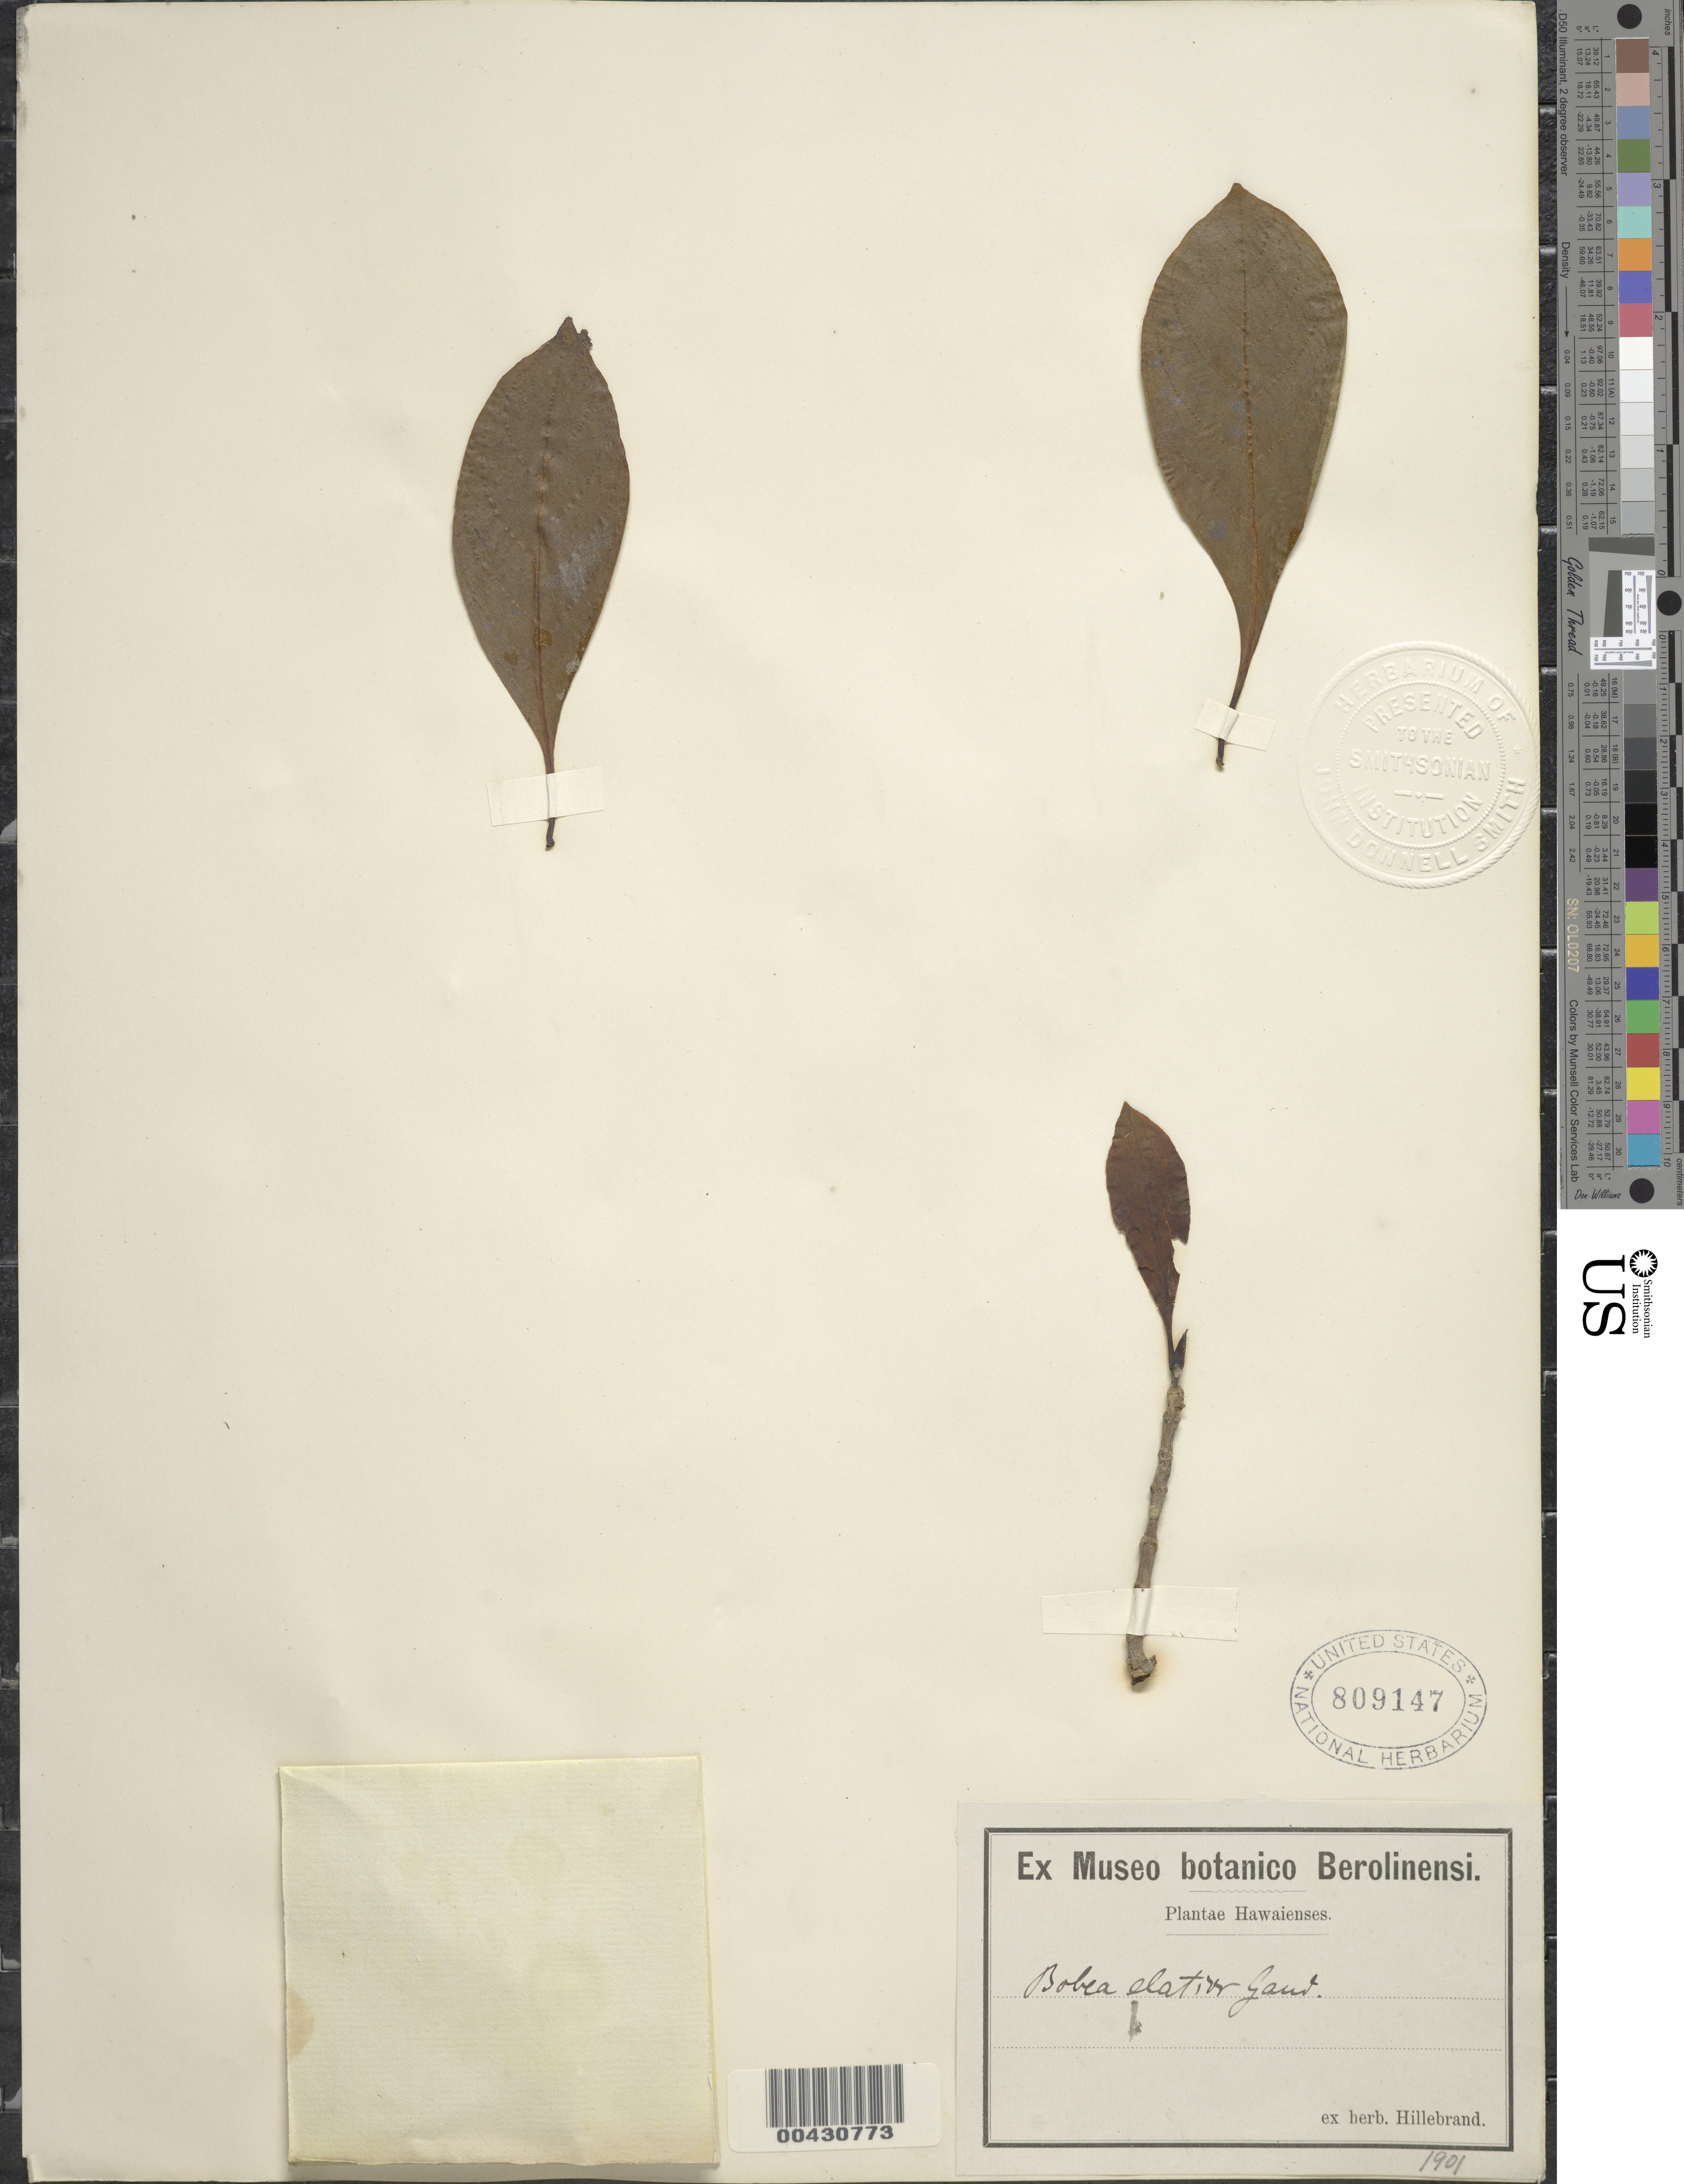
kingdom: Plantae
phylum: Tracheophyta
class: Magnoliopsida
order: Gentianales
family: Rubiaceae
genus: Bobea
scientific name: Bobea elatior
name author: Gaudich.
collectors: W. Hillebrand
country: United States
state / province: Hawaii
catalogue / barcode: US 809147